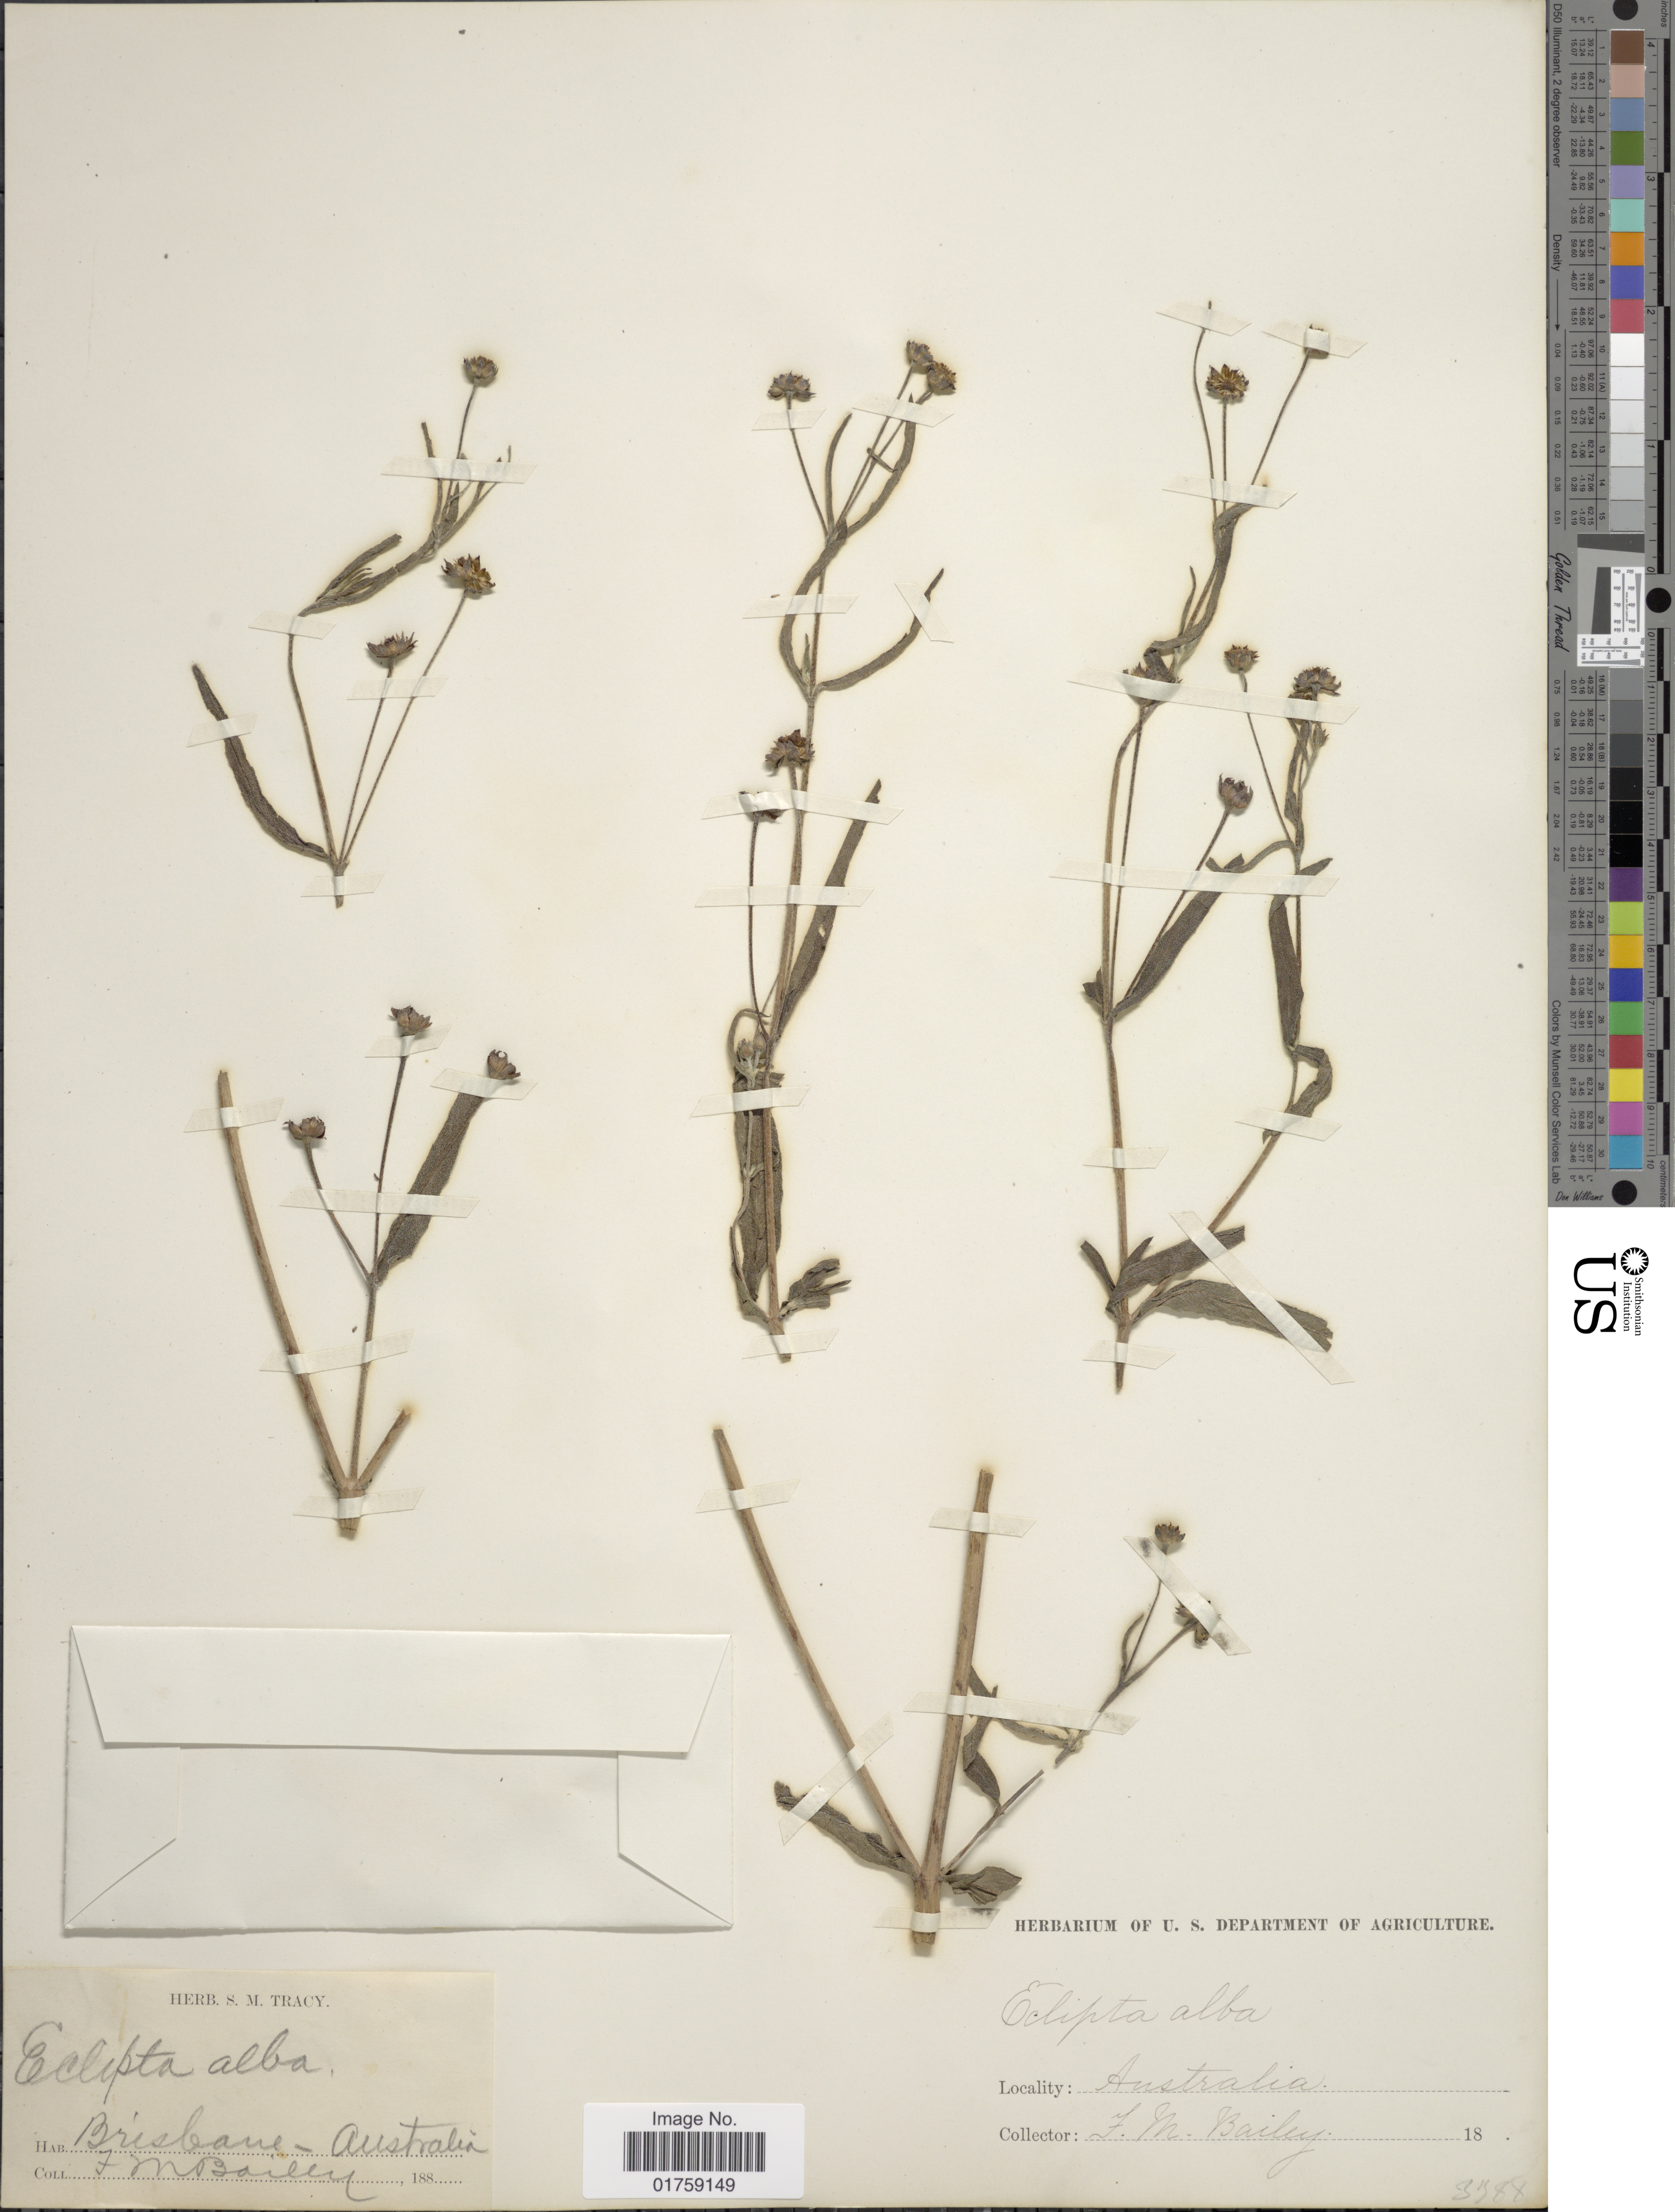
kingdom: Plantae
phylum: Tracheophyta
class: Magnoliopsida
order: Asterales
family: Asteraceae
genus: Eclipta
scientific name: Eclipta alba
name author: (L.) Hassk.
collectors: F. M. Bailey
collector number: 3544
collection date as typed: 188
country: Australia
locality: Brisbane